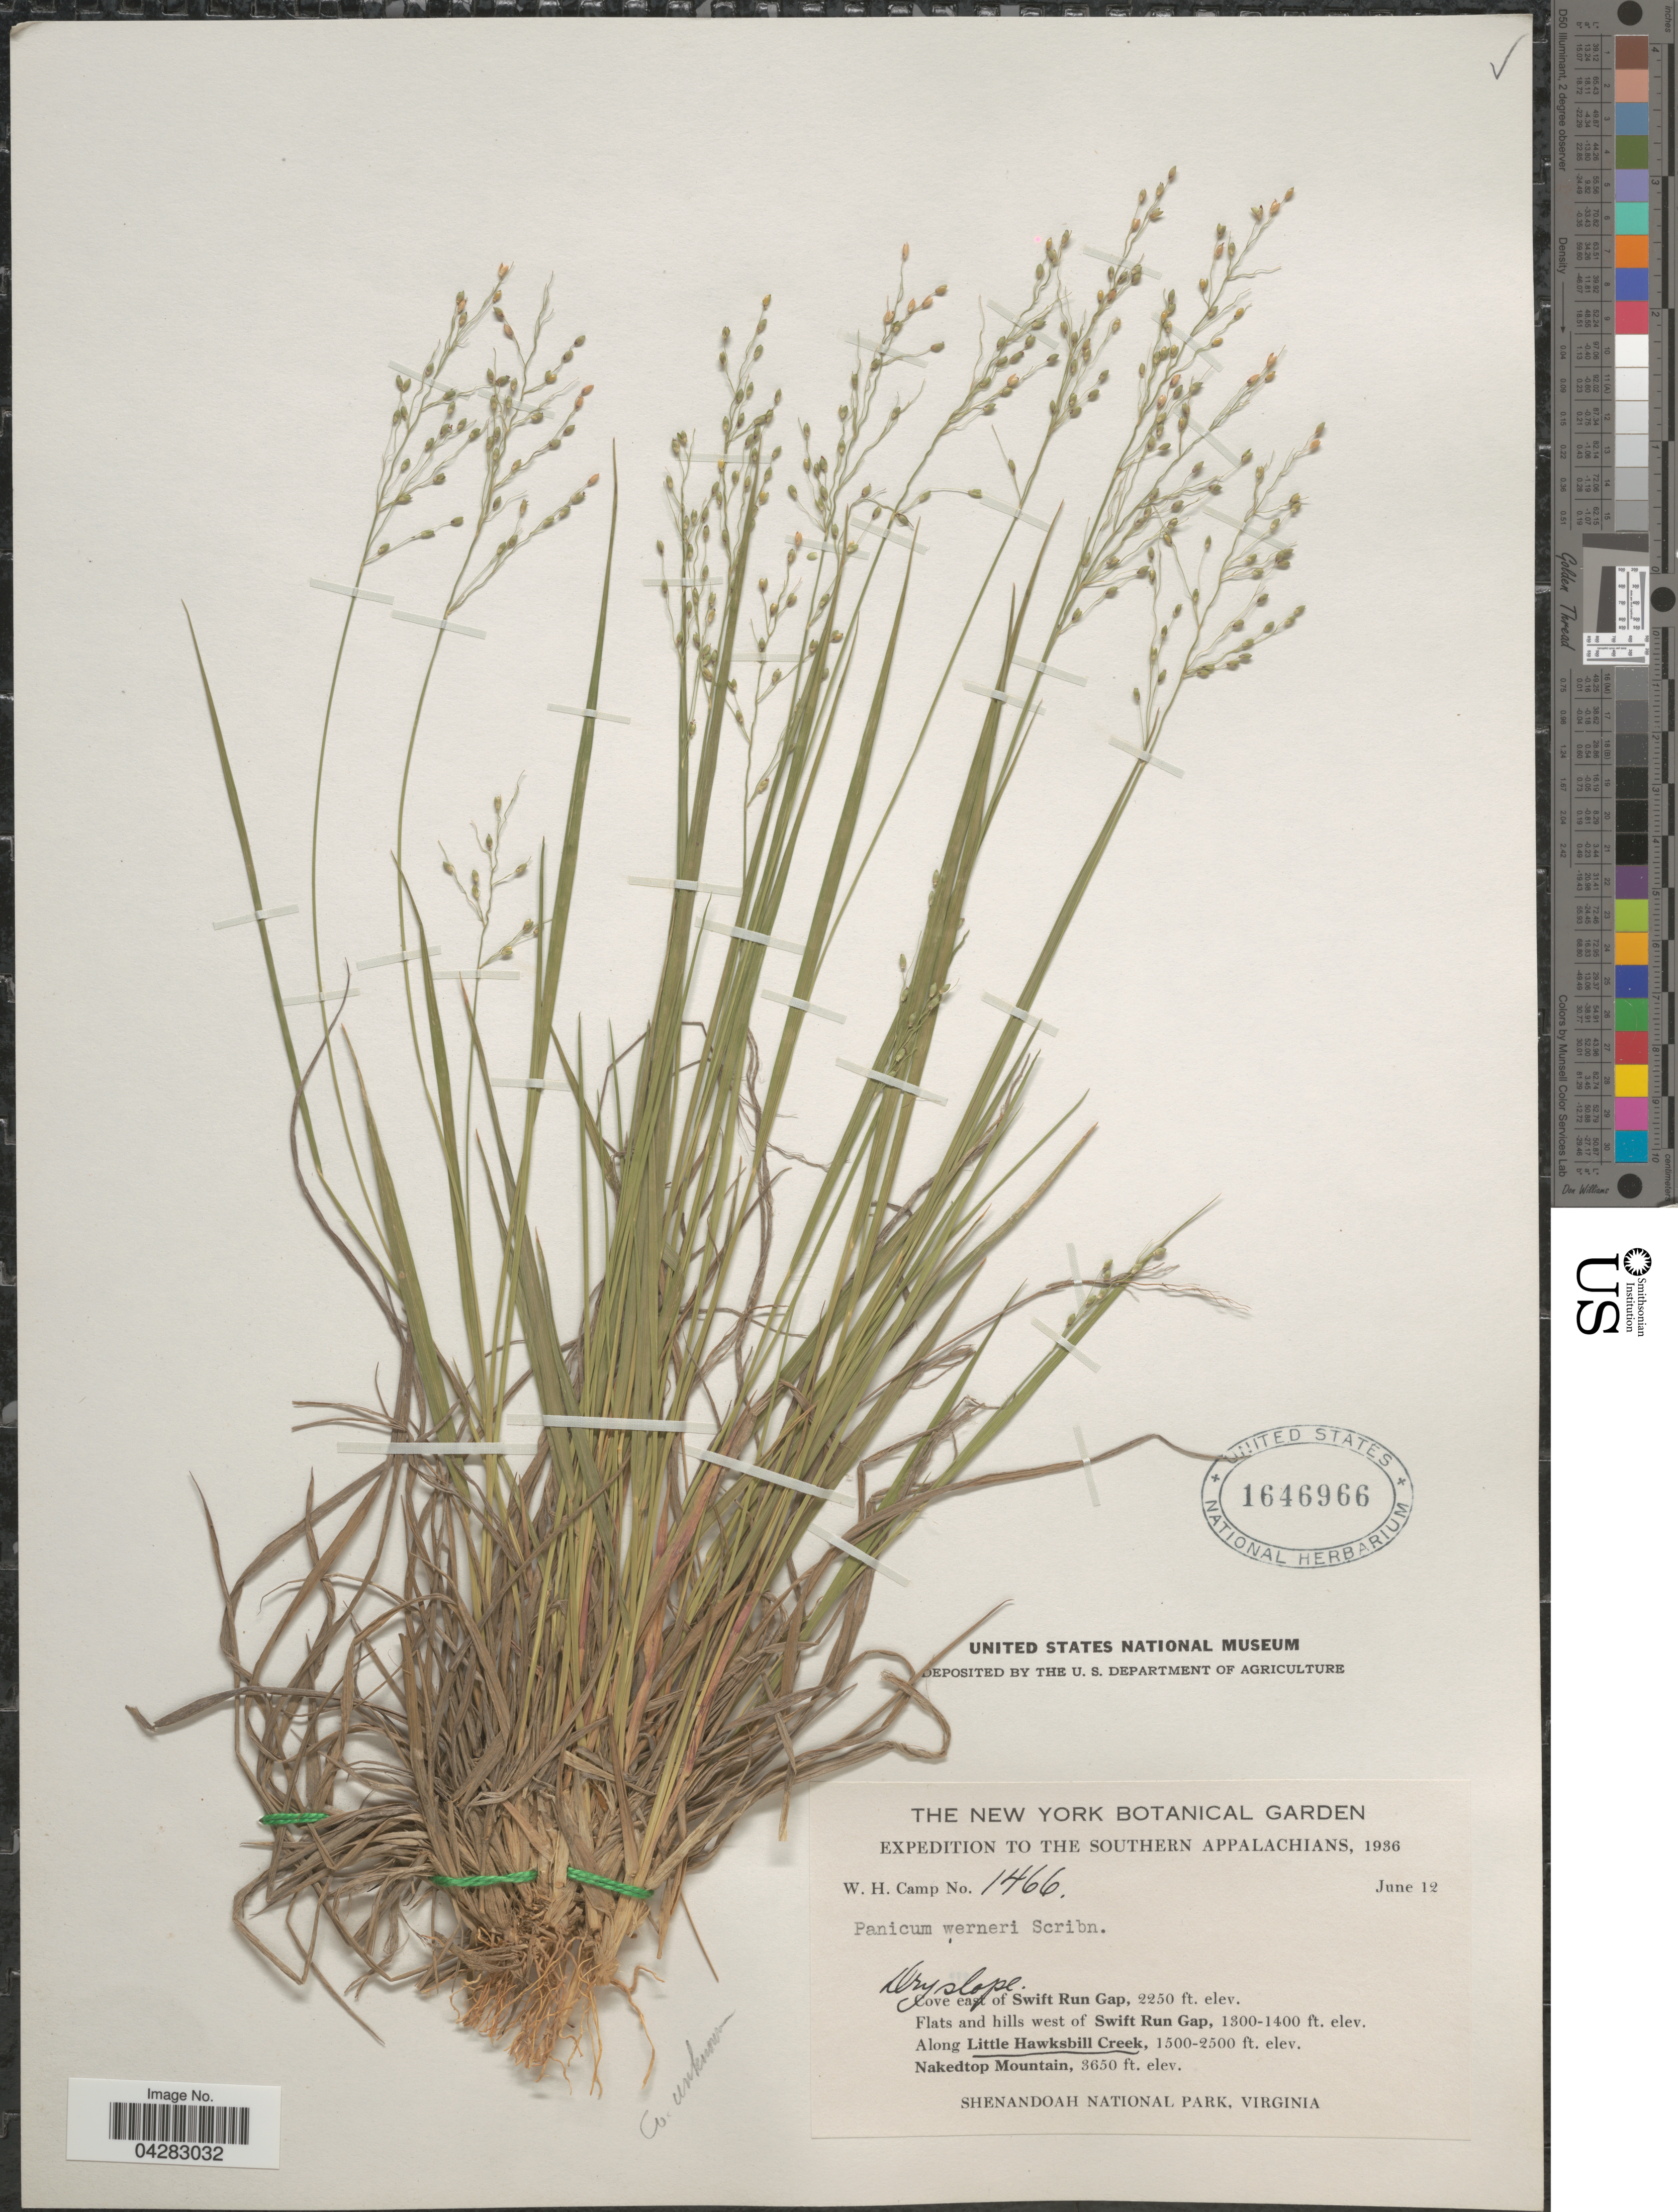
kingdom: Plantae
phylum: Tracheophyta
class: Liliopsida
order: Poales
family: Poaceae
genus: Dichanthelium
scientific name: Dichanthelium linearifolium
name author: (Scribn.) Gould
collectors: W. H. Camp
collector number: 1466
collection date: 1936-06-12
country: United States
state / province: Virginia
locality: Expedition to The Southern Appalachians, 1936. Along Little Hawksbill Creek. Shenandoah National Park.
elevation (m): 457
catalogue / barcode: US 1646966